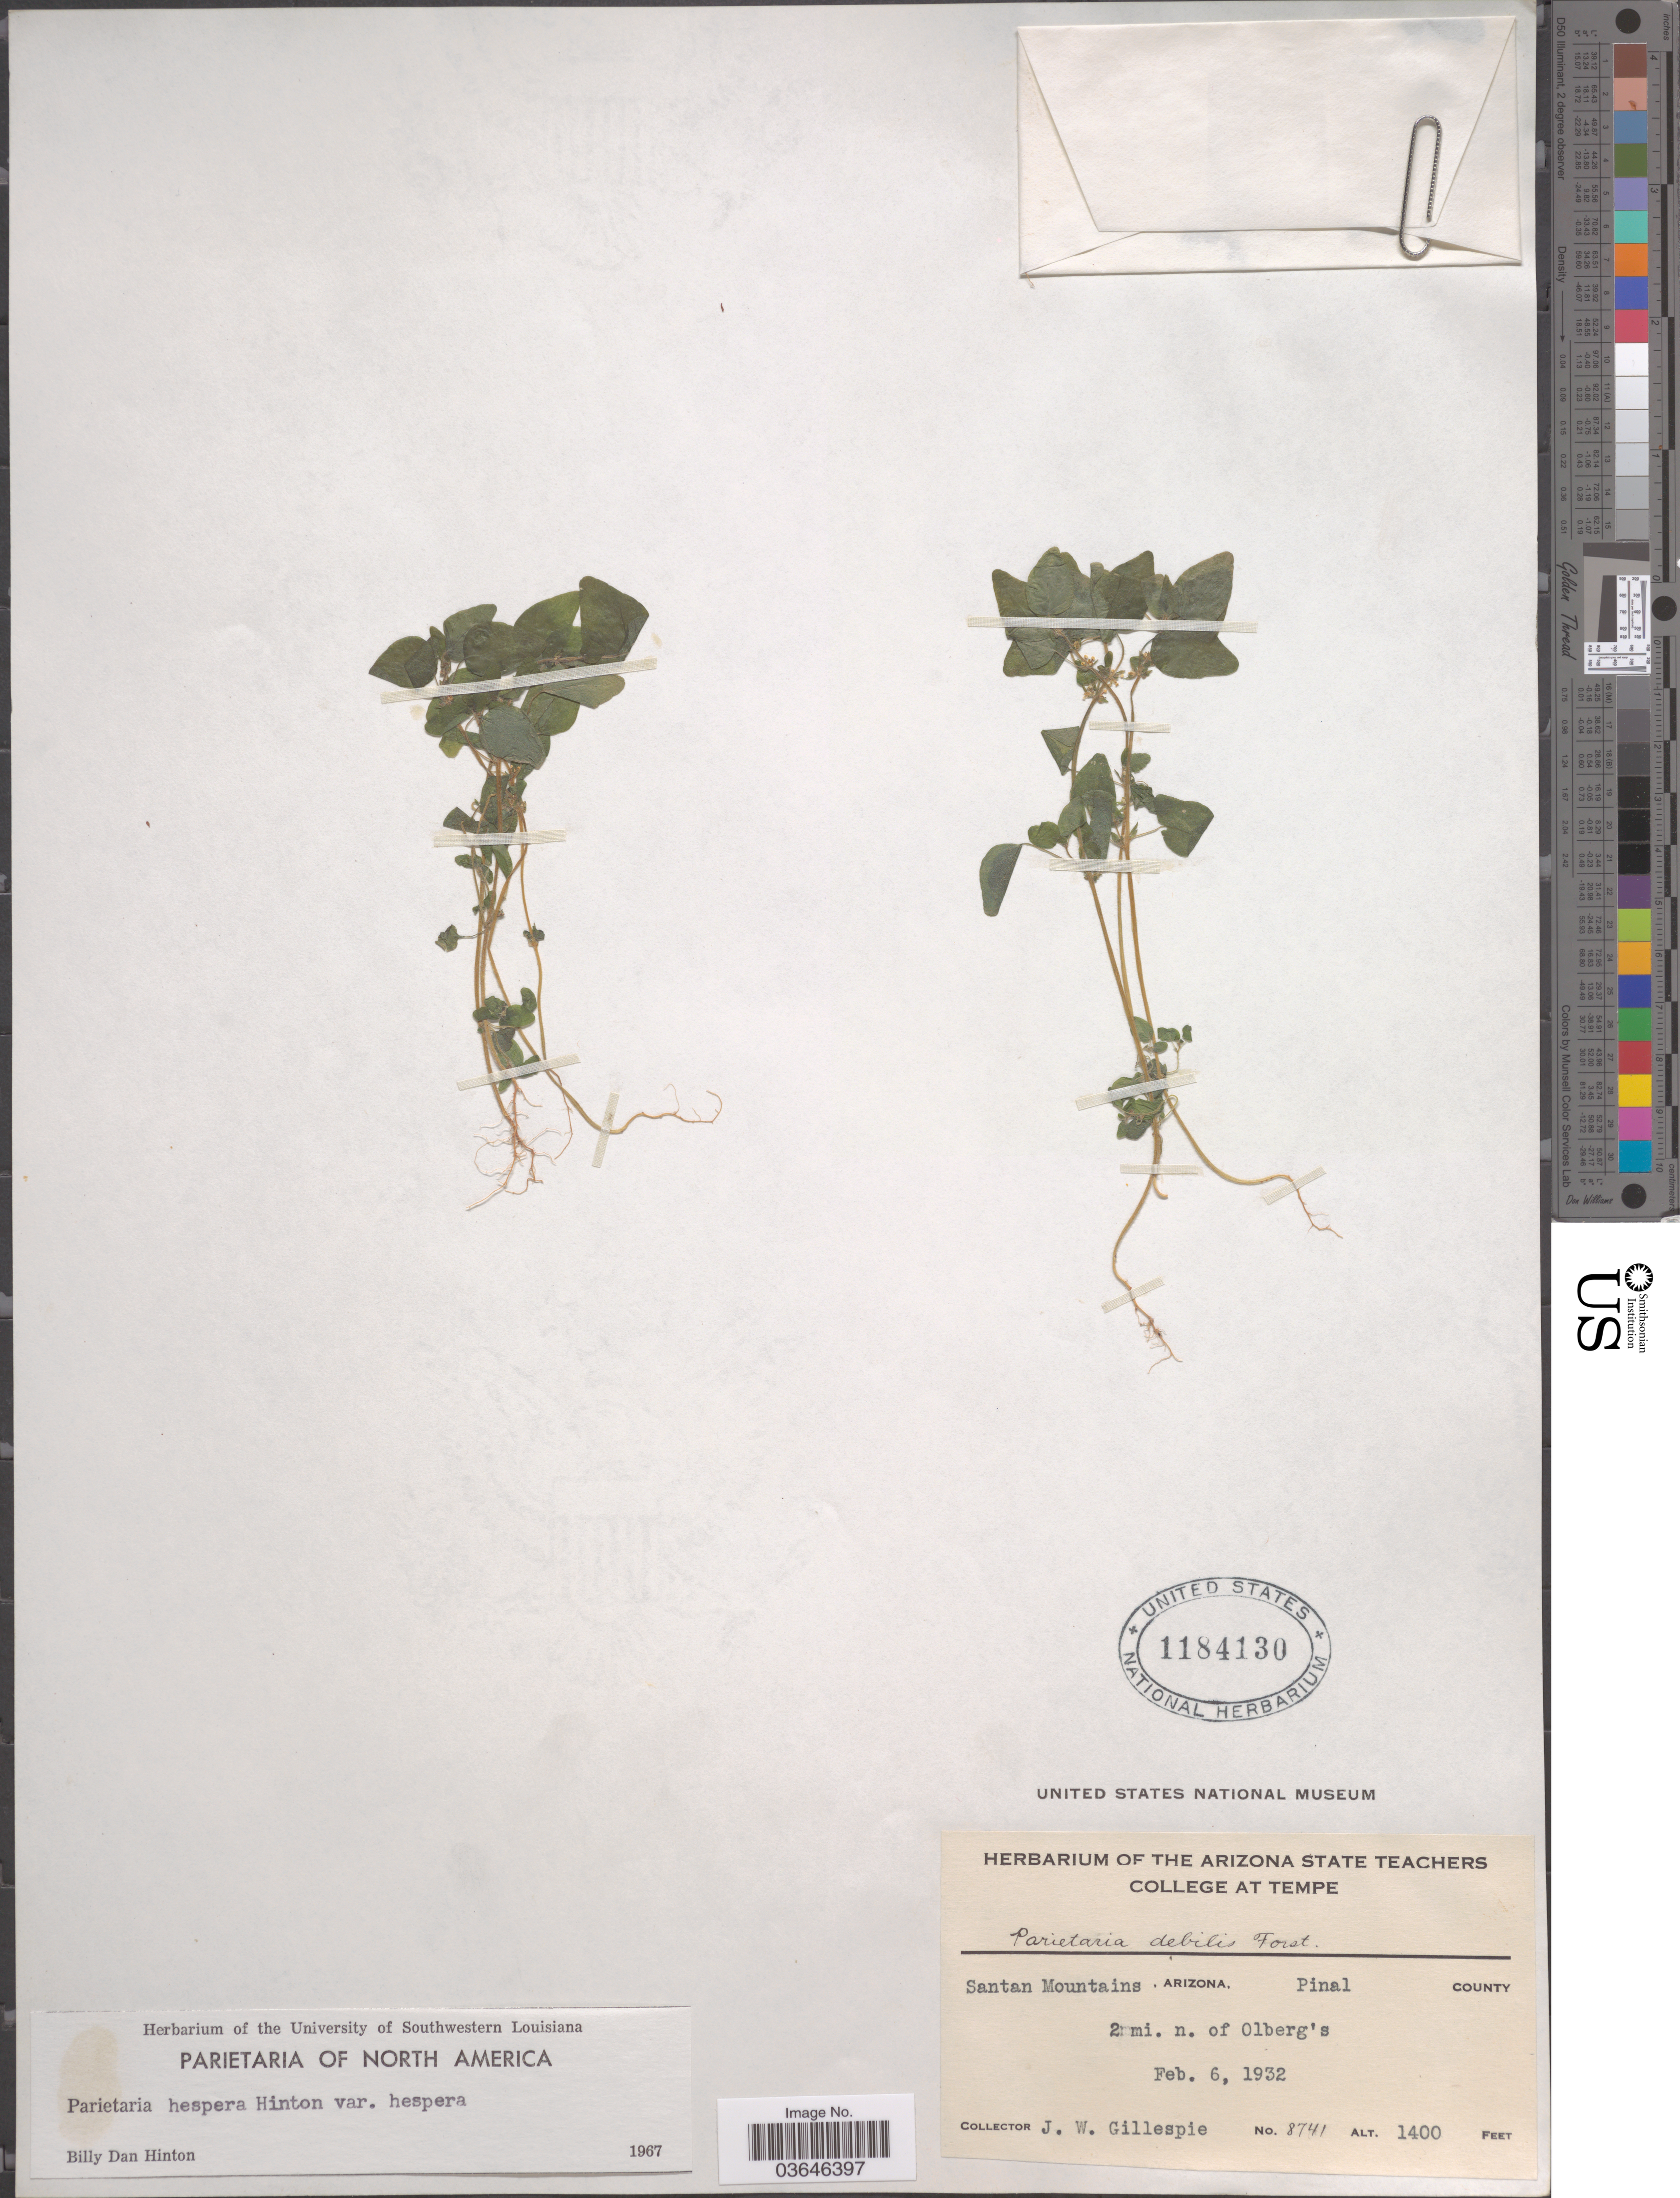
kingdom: Plantae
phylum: Tracheophyta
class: Magnoliopsida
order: Rosales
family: Urticaceae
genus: Parietaria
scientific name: Parietaria hespera var. hespera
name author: Hinton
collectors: J. W. Gillespie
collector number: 8741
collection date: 1932-02-06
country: United States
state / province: Arizona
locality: Santan Mountains, Pinal County. 2 mi. n. of Olberg's.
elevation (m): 427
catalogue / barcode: US 1184130